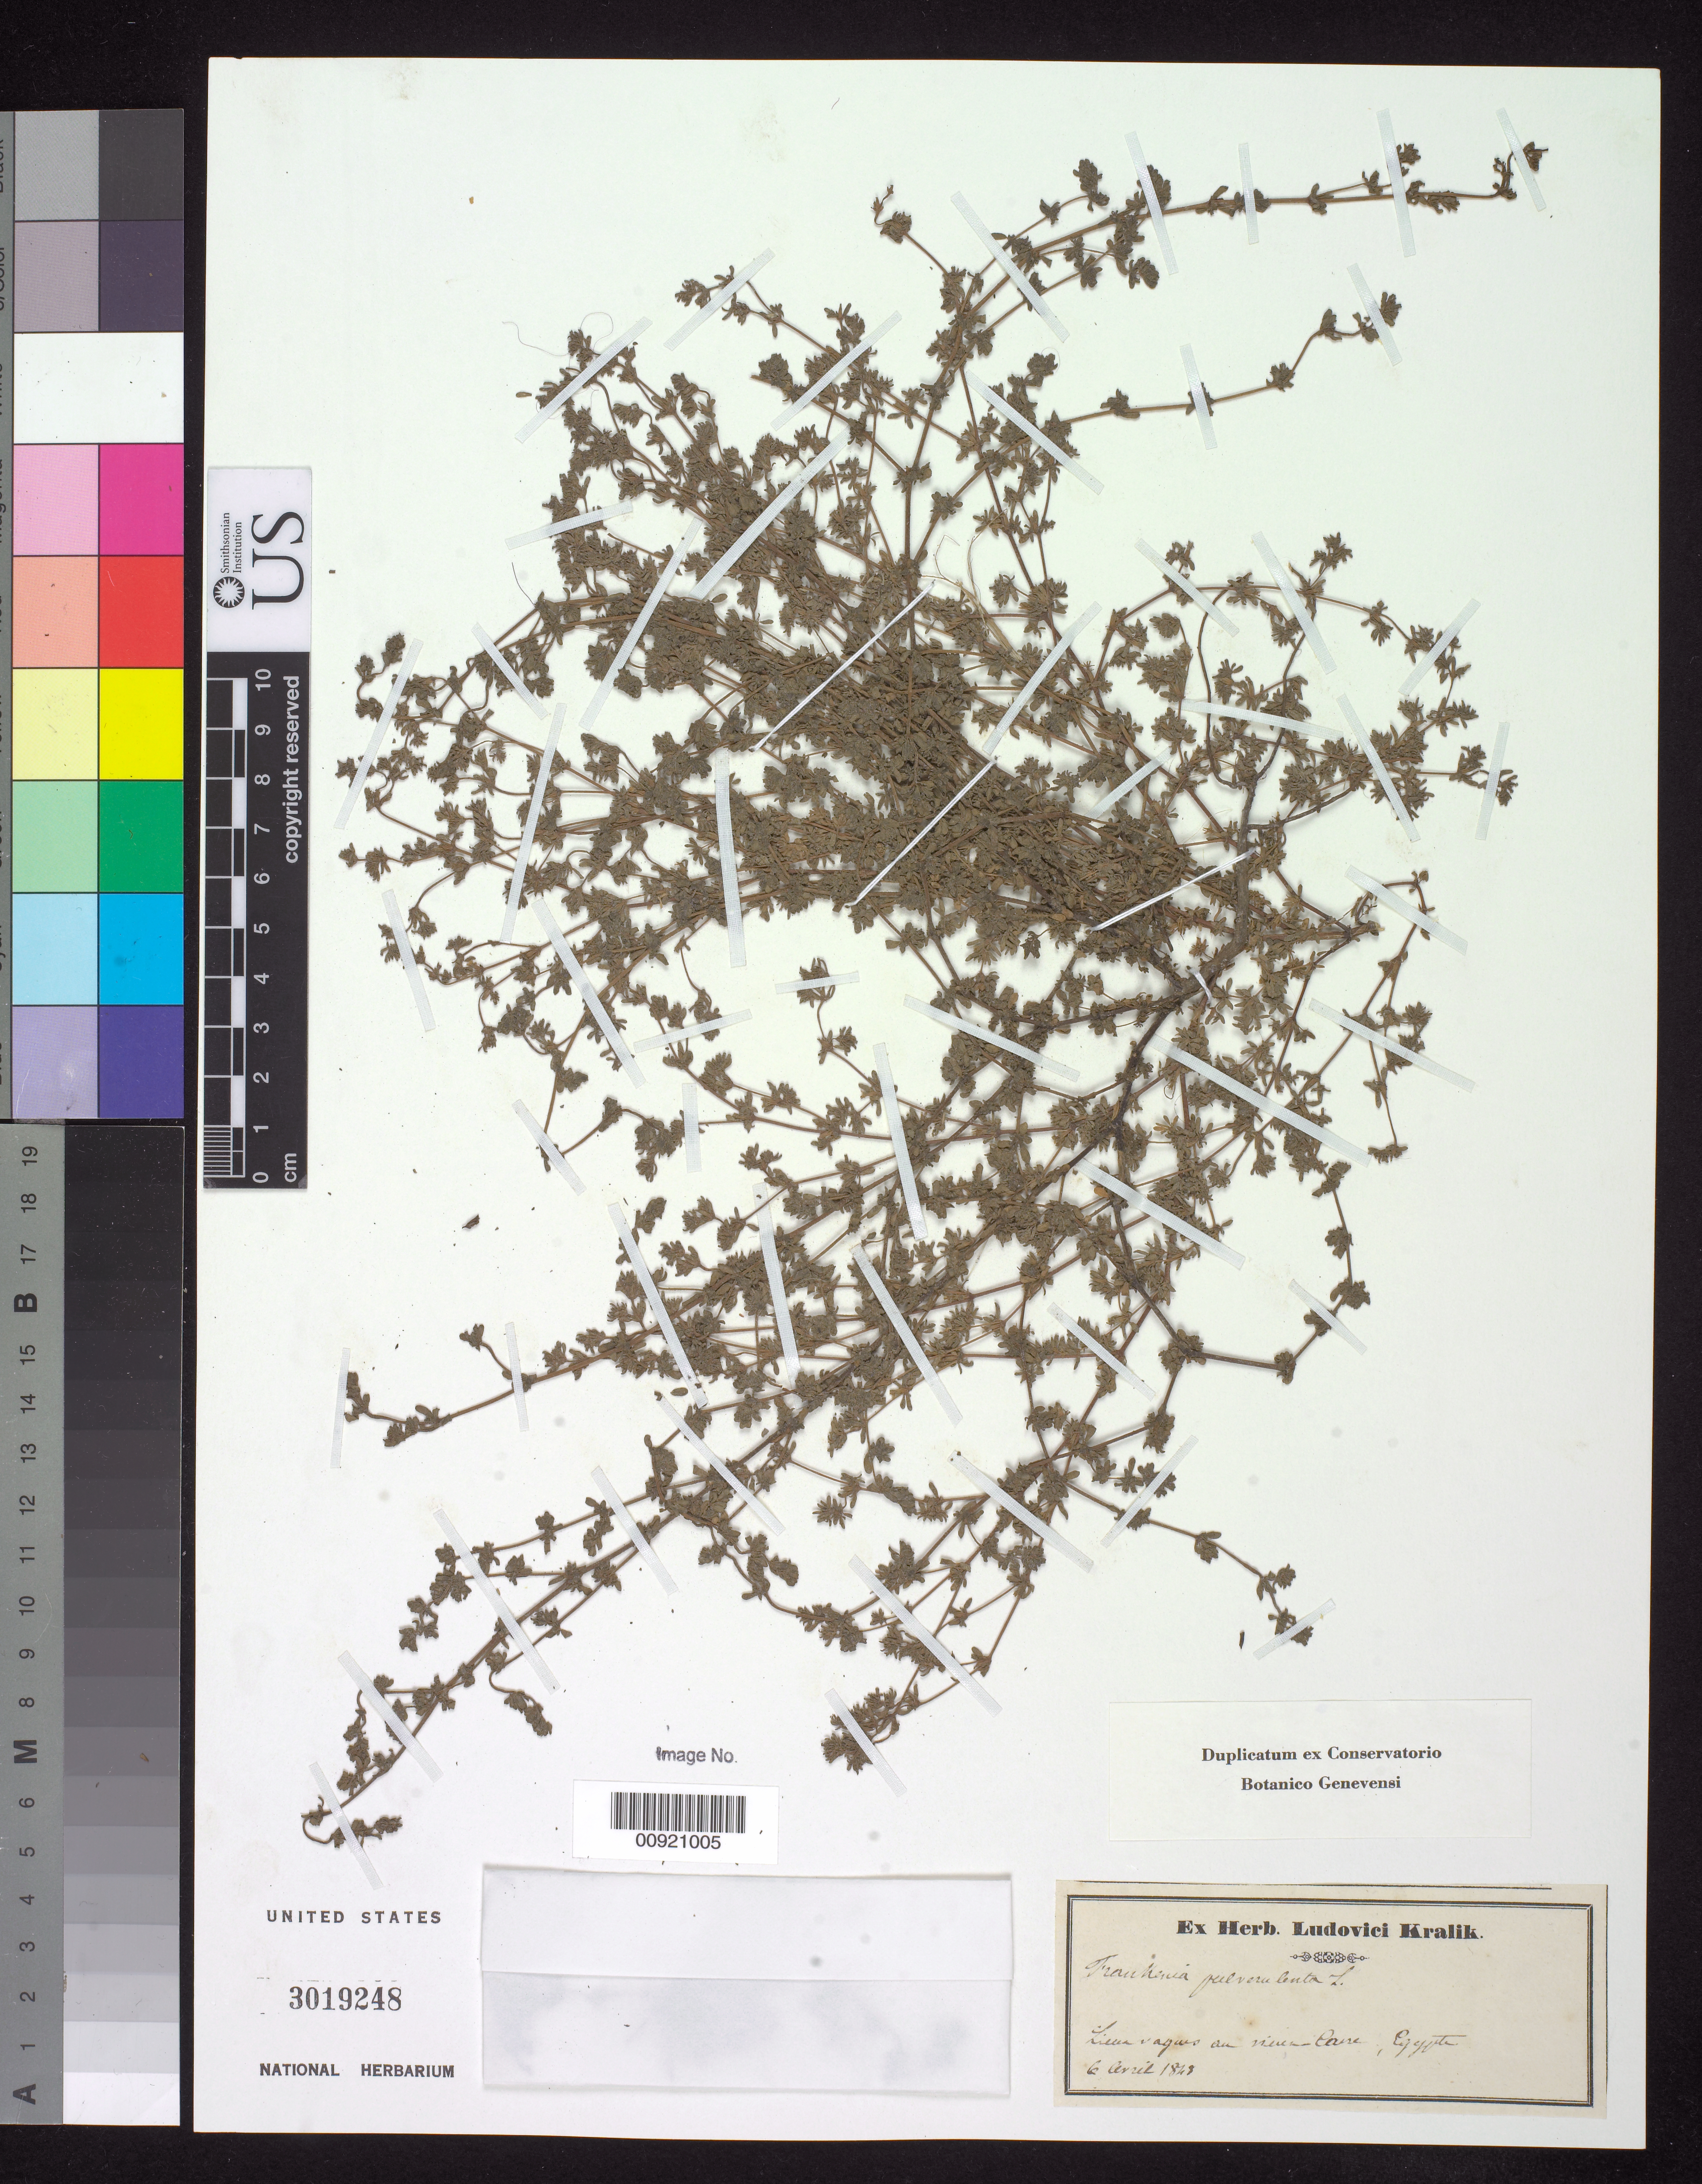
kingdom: Plantae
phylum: Tracheophyta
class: Magnoliopsida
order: Caryophyllales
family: Frankeniaceae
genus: Frankenia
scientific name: Frankenia pulverulenta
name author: L.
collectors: L. Kralik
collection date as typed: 06 Apr 1848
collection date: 1848-04-06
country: Egypt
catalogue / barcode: US 301928